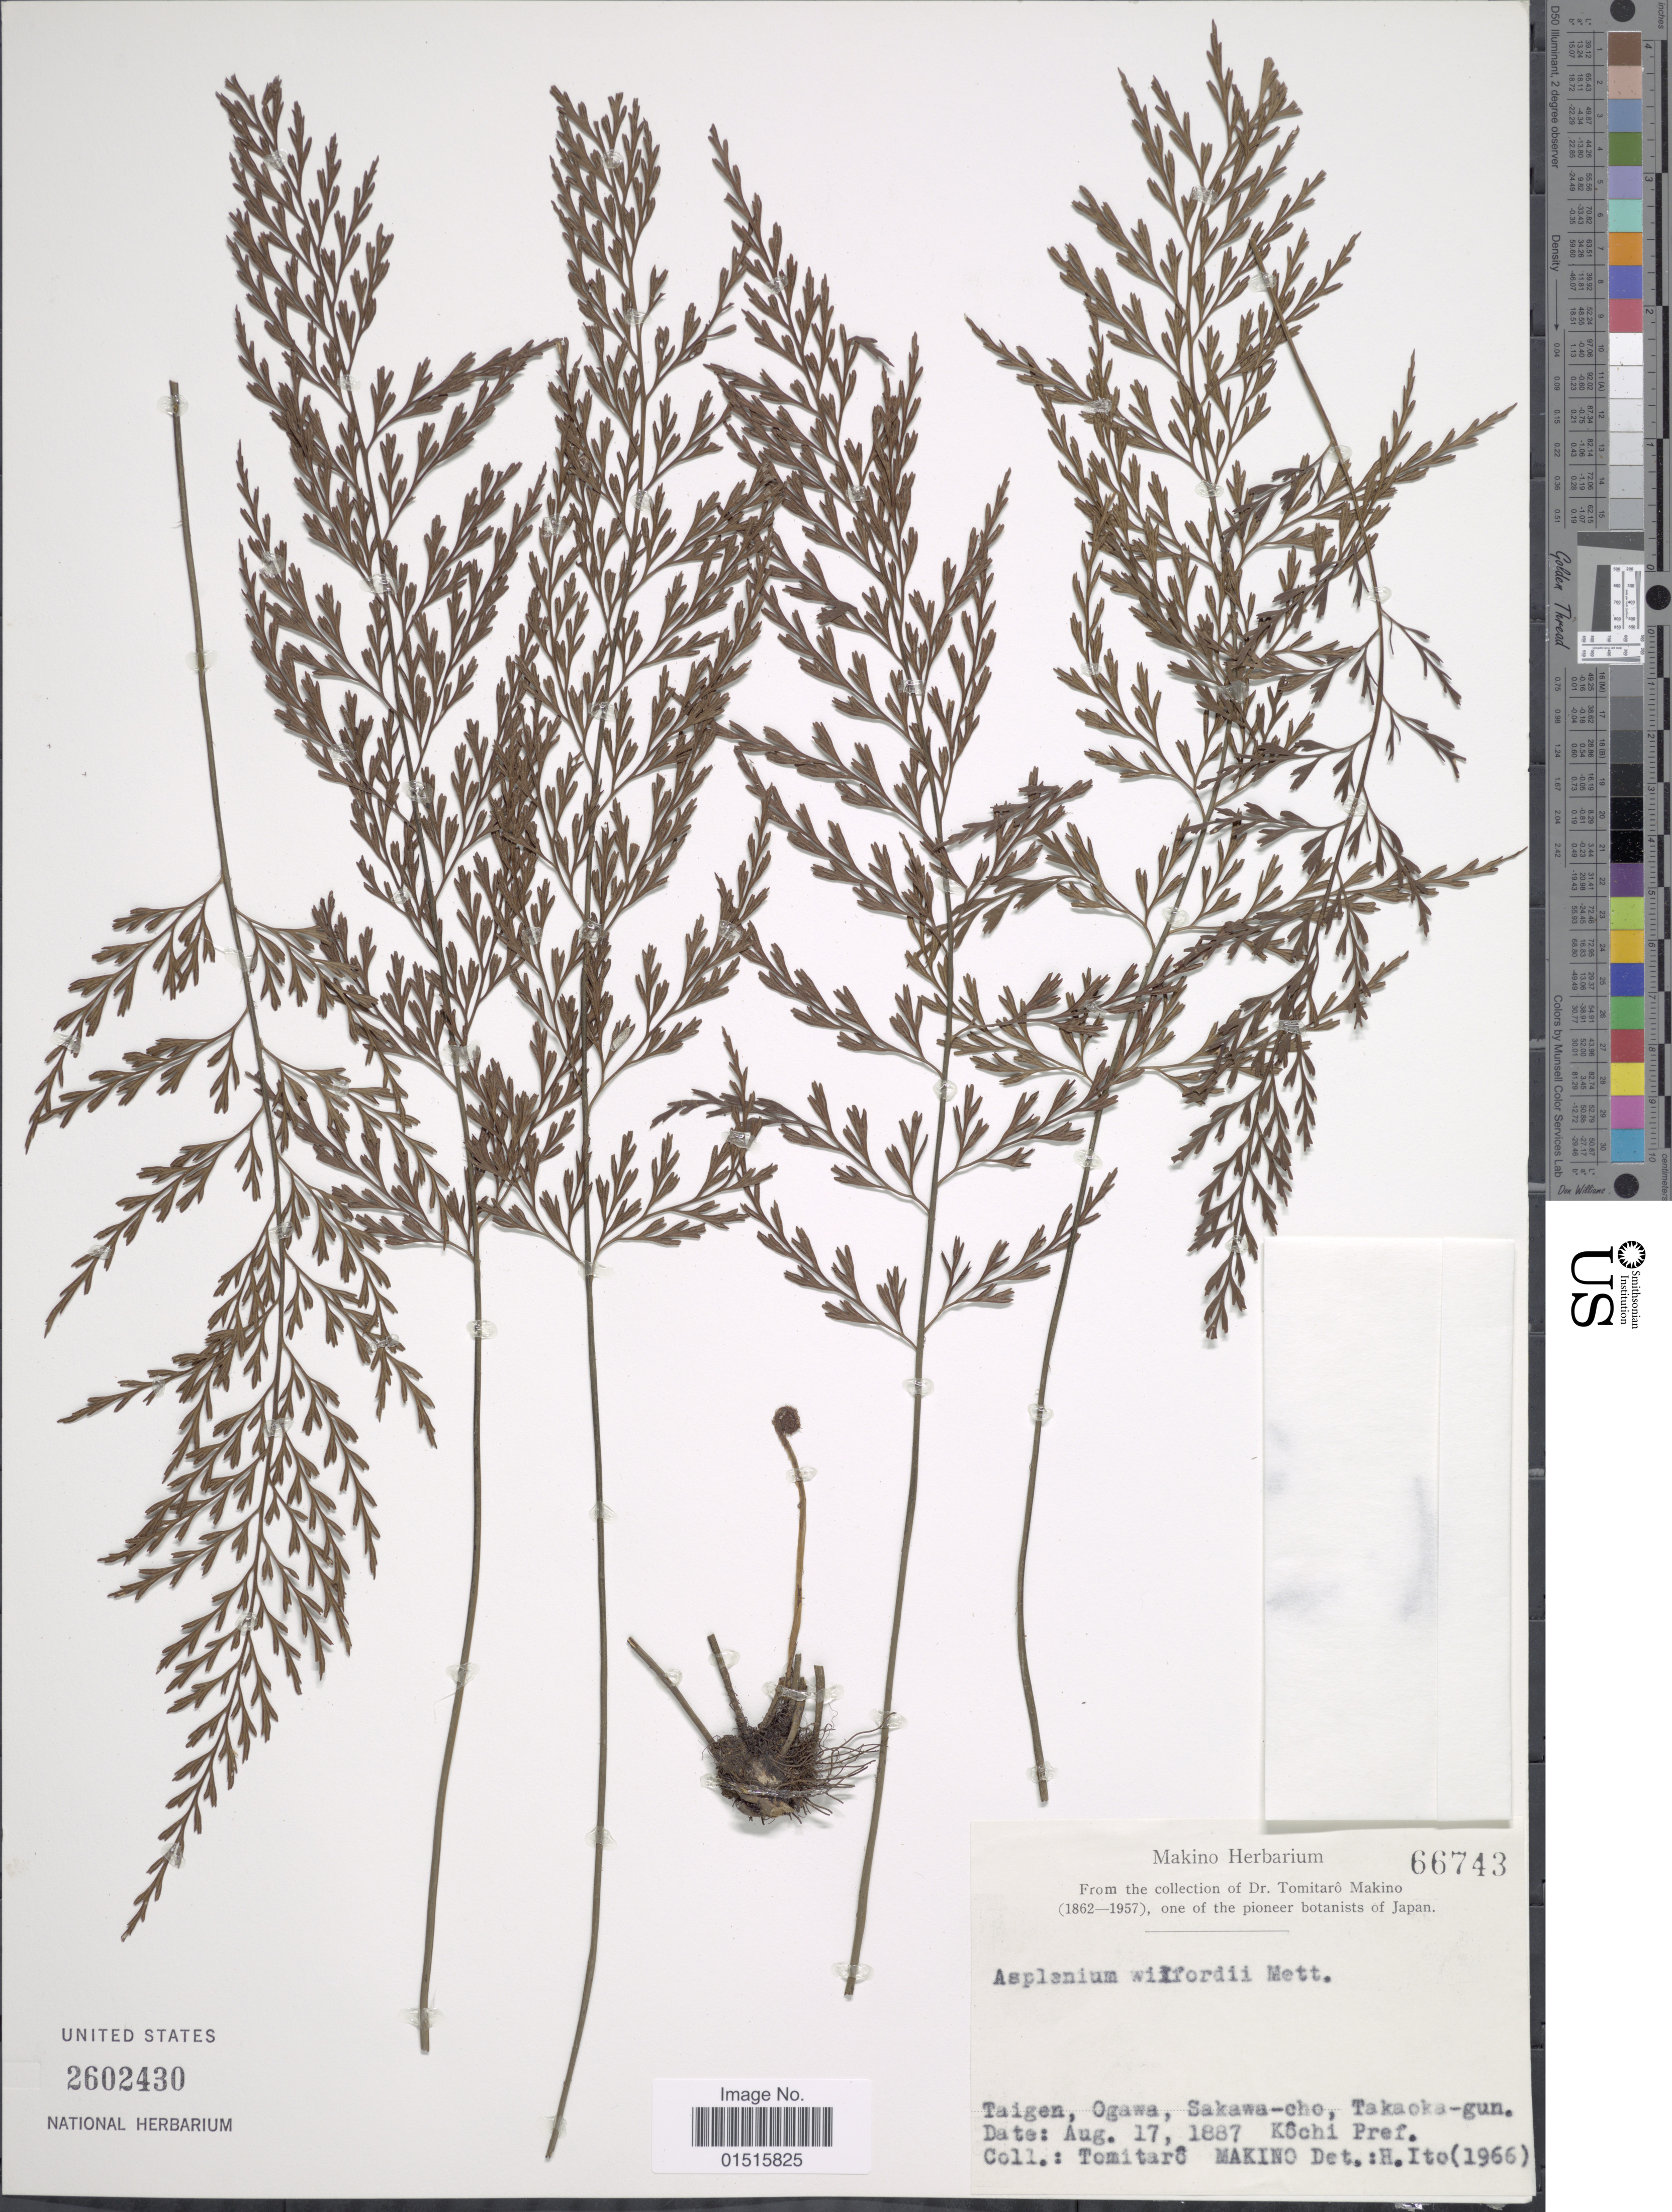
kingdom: Plantae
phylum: Tracheophyta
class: Polypodiopsida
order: Polypodiales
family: Aspleniaceae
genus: Asplenium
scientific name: Asplenium wilfordii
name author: Mett. ex Kuhn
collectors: T. Makino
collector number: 66743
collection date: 1887-08-17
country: Japan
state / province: Koti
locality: Taigen, Ogawa, Sakawa-cho, Takaoka-gun. Kochi Pref.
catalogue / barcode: US 2602430